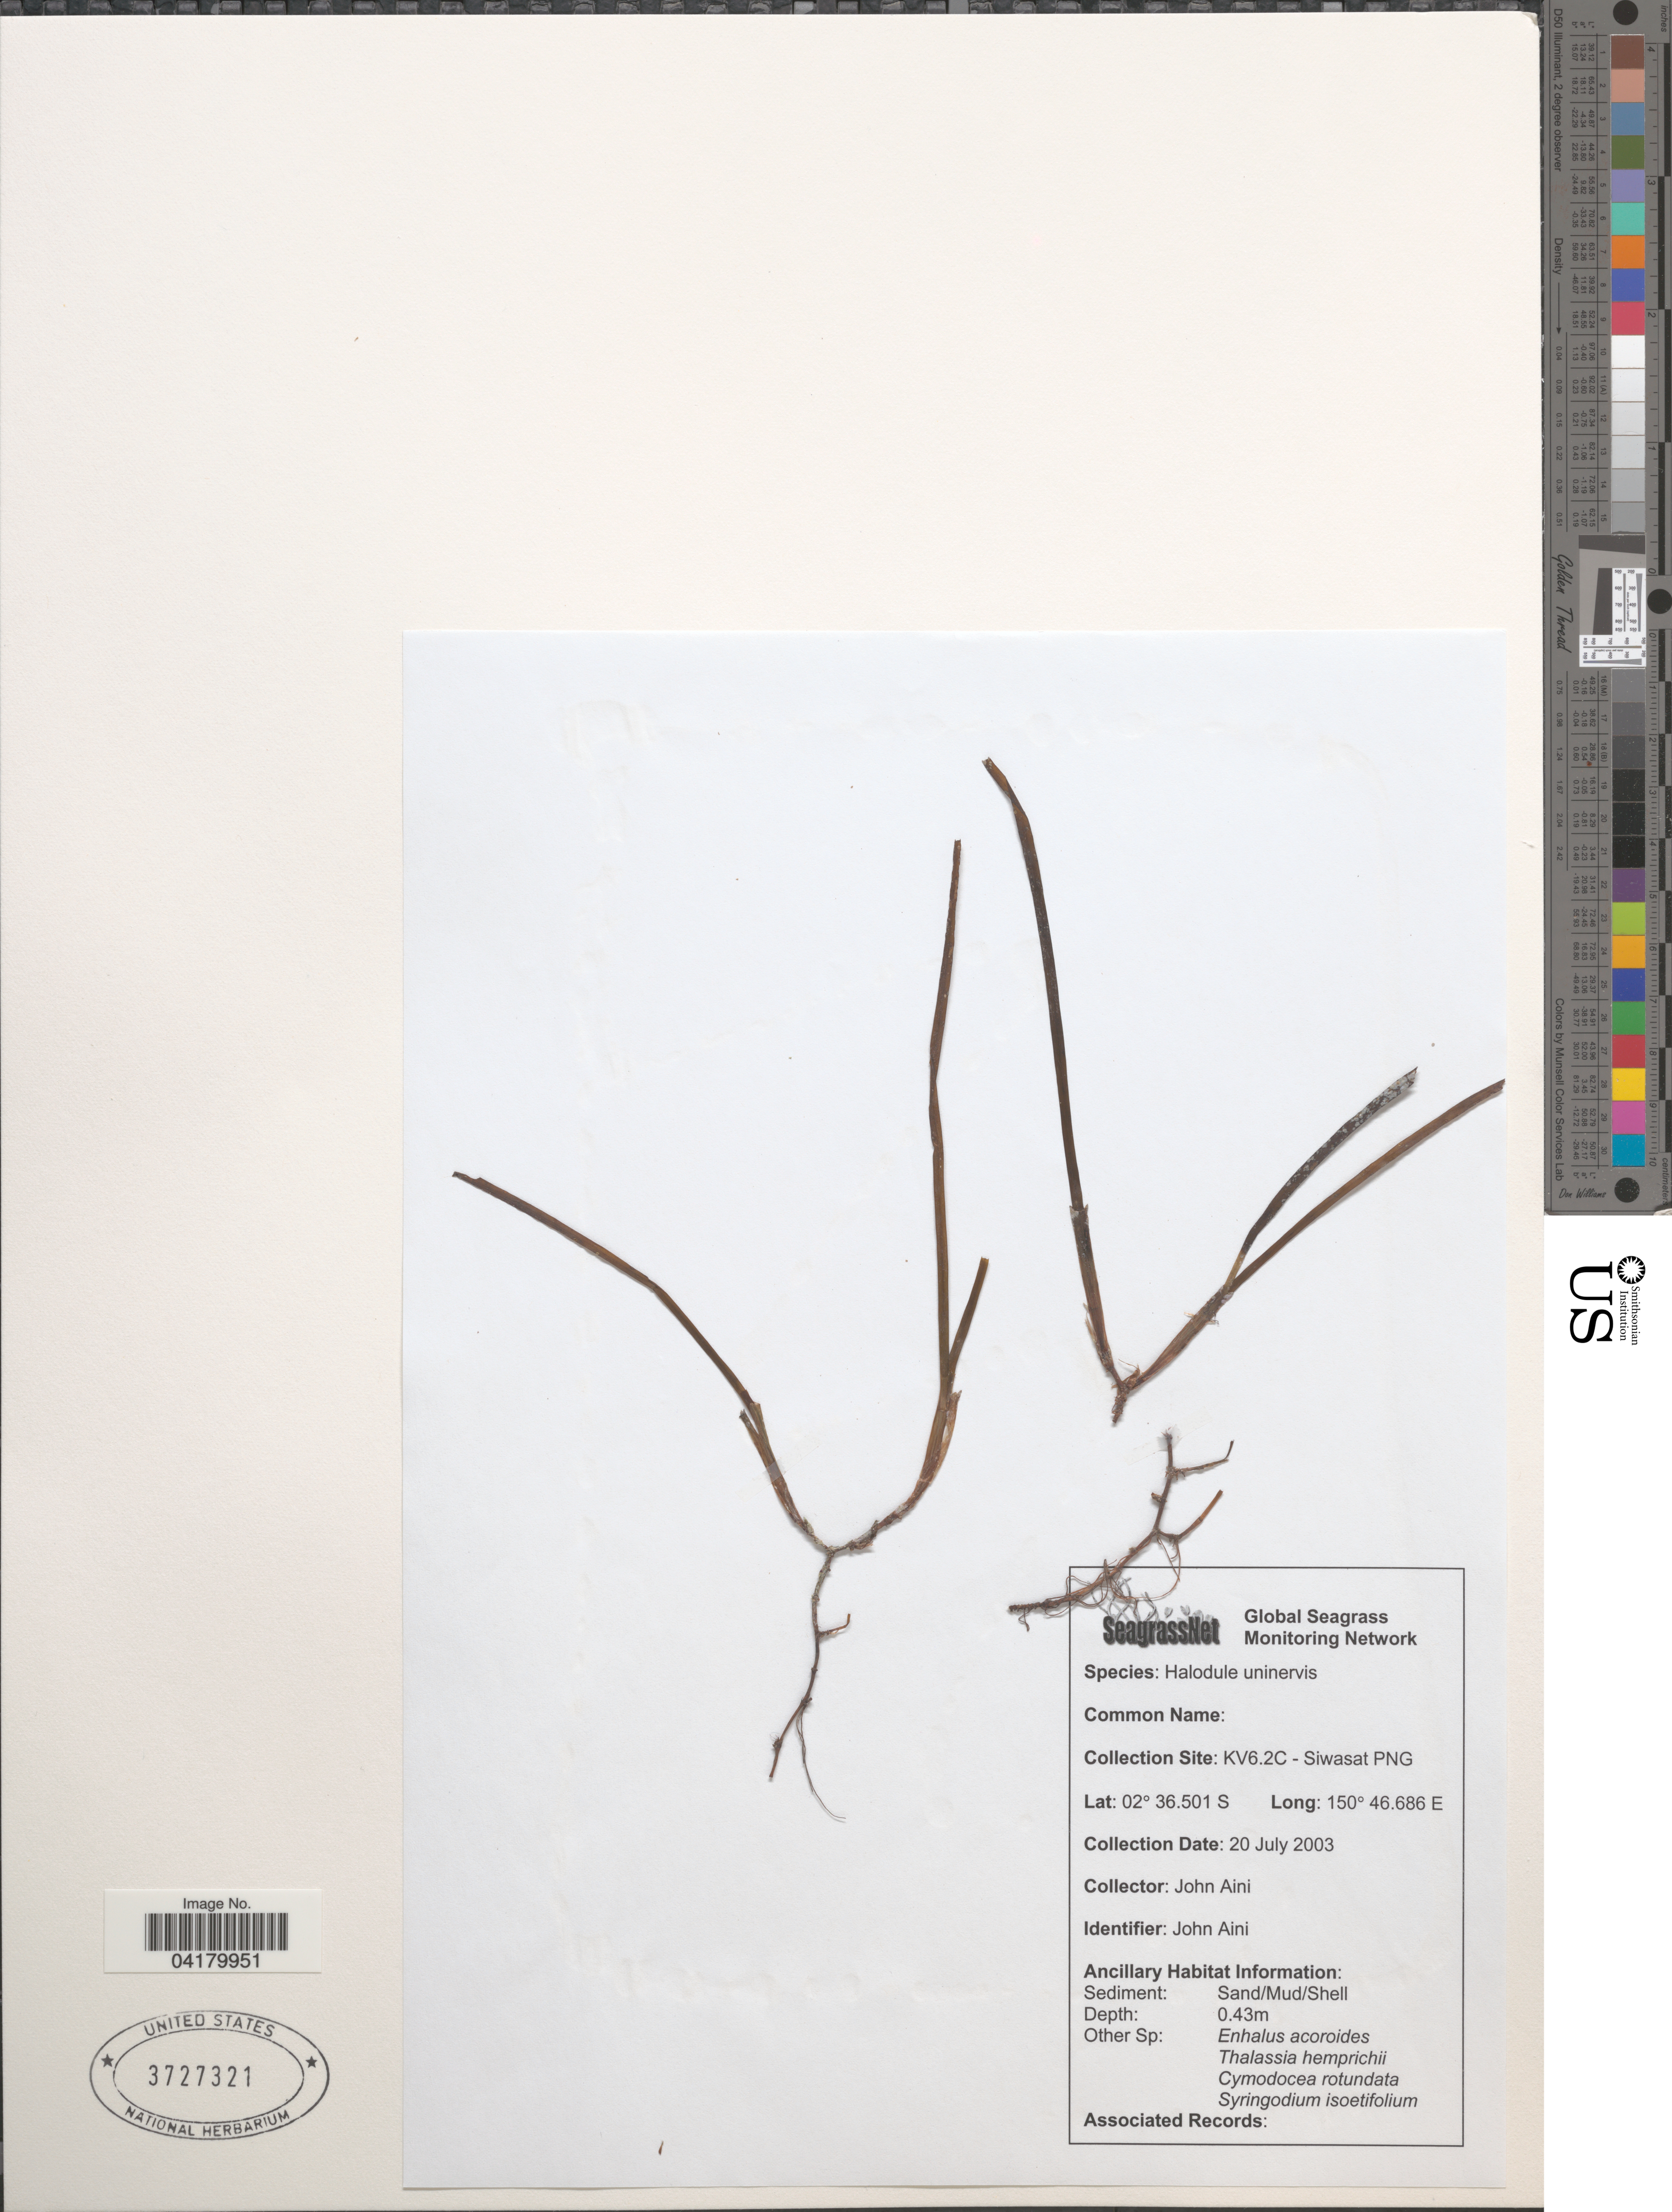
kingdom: Plantae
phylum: Tracheophyta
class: Liliopsida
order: Alismatales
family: Cymodoceaceae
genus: Halodule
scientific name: Halodule uninervis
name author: (Forssk.) Asch.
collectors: J. Aini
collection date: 2003-07-20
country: Papua New Guinea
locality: Collection Site: KV6.2C - Siwasat PNG.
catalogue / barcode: US 3727321